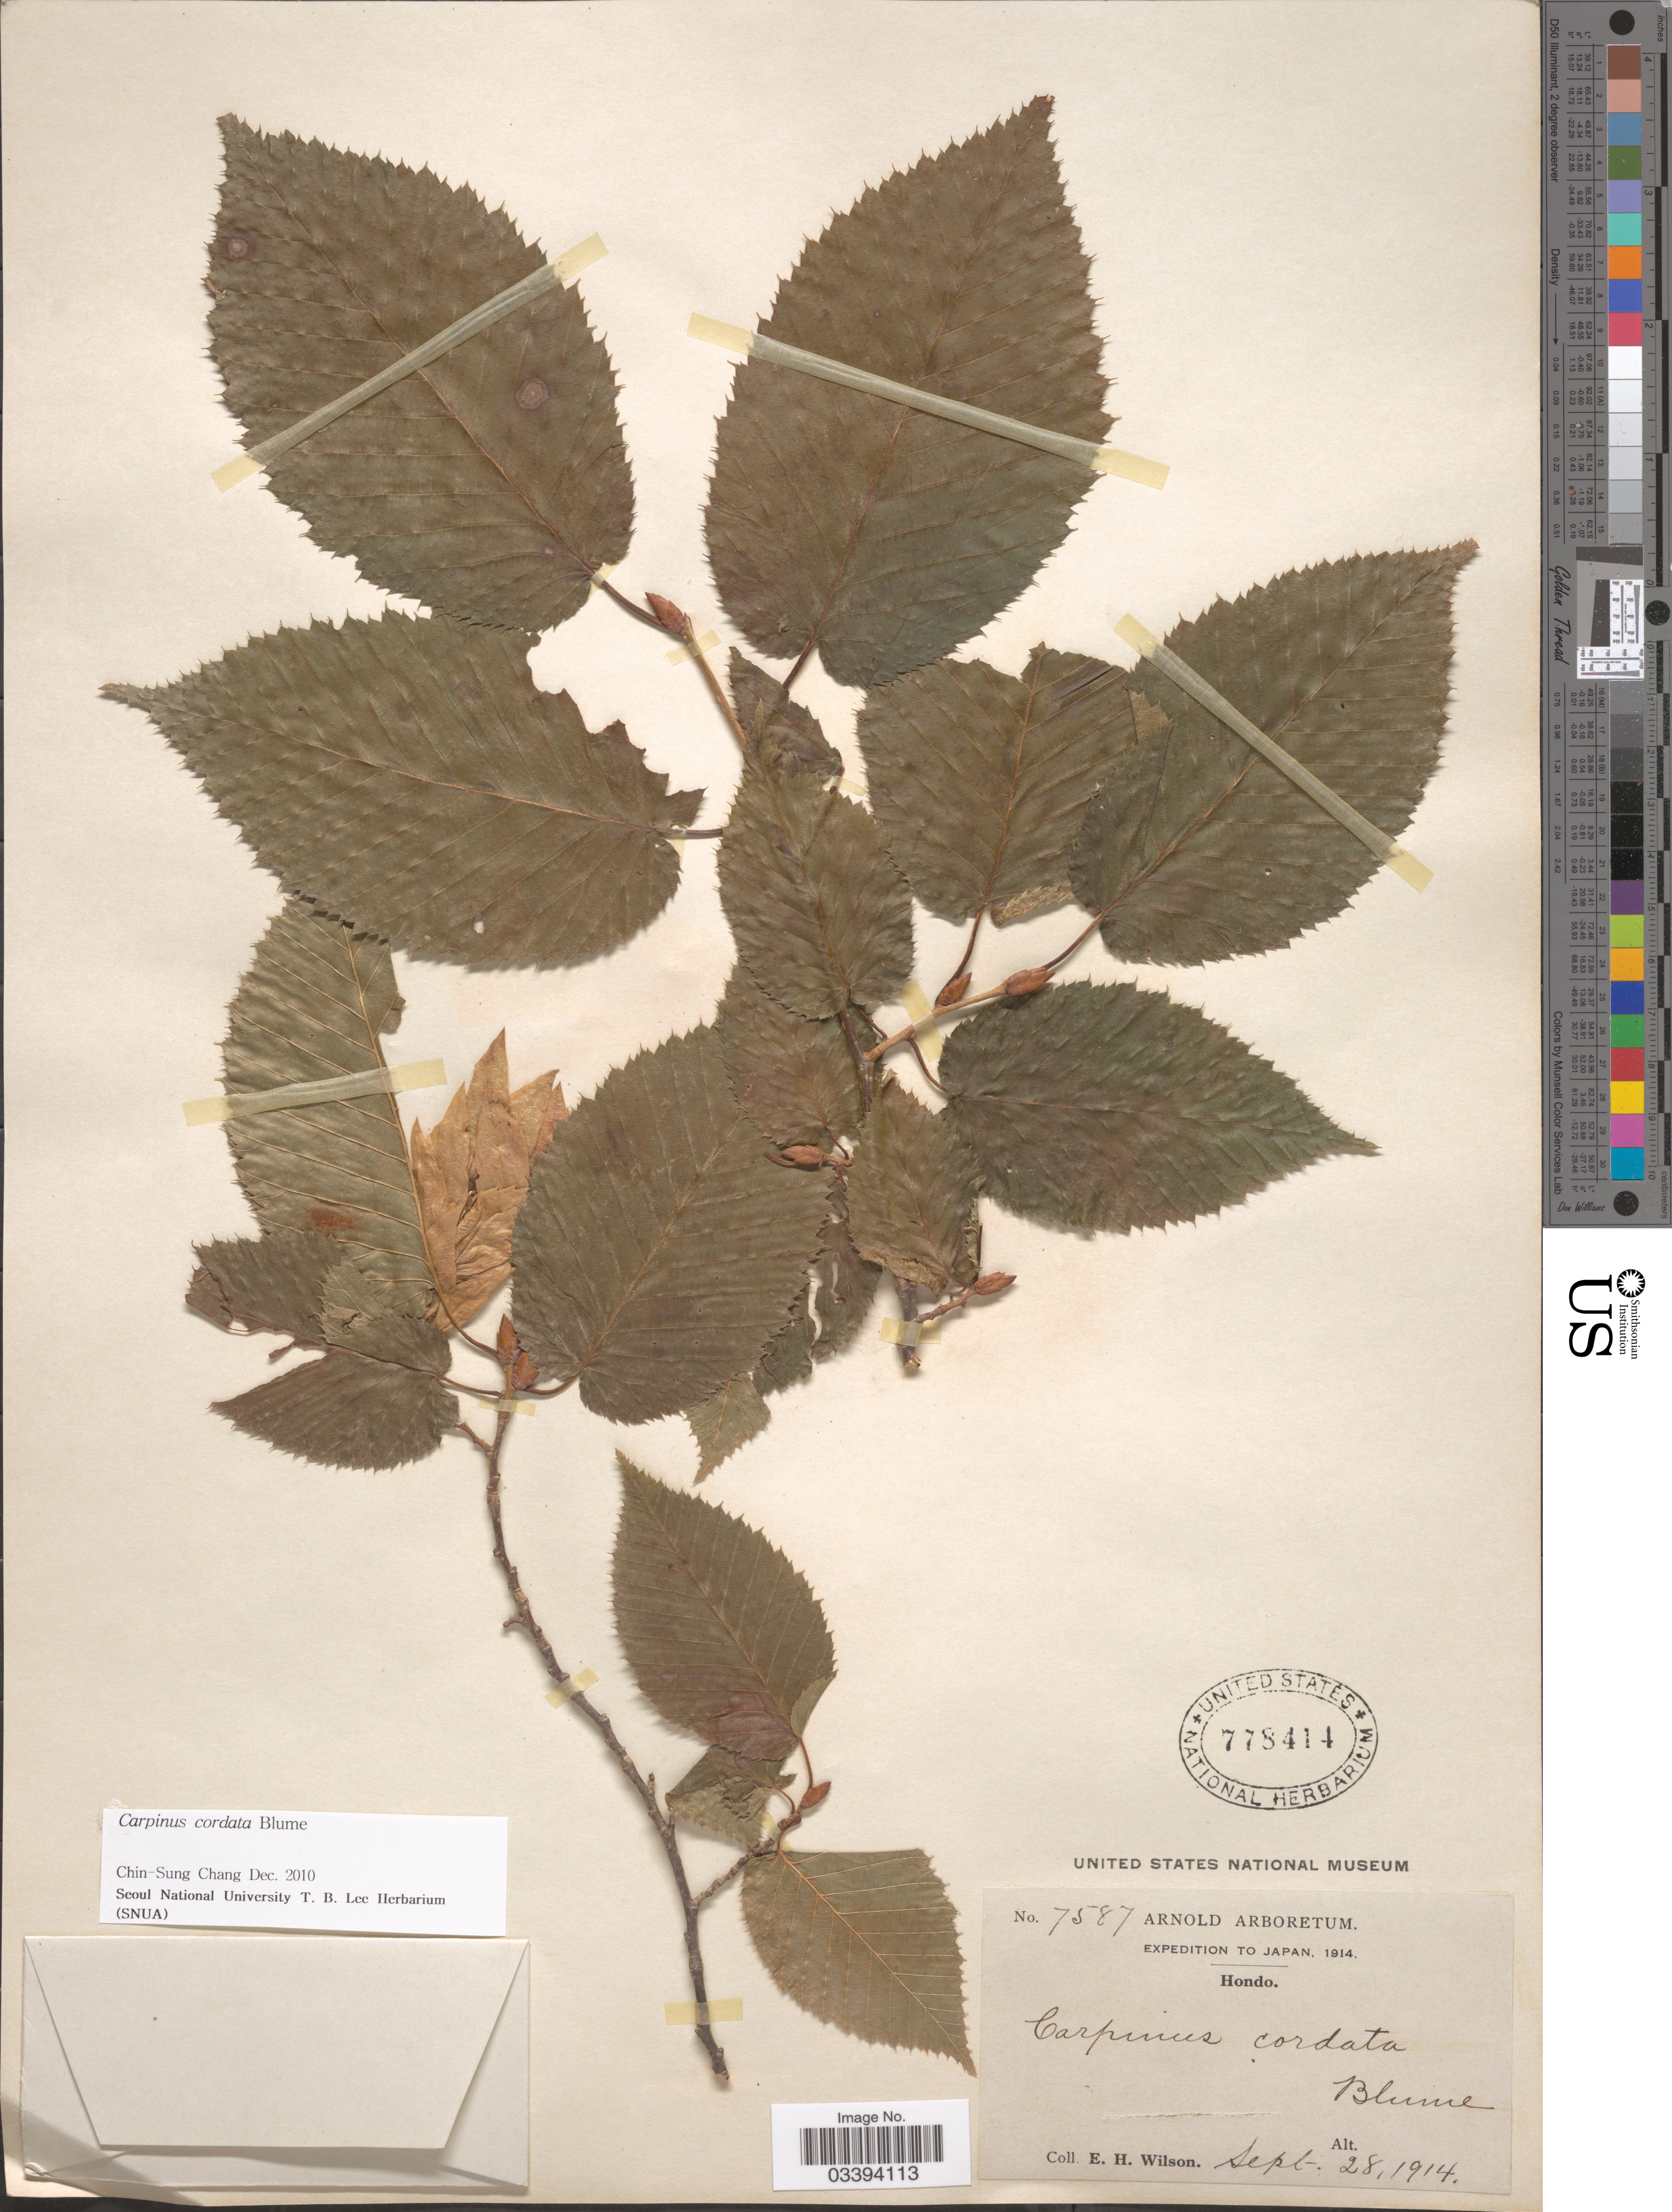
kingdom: Plantae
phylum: Tracheophyta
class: Magnoliopsida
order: Fagales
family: Betulaceae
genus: Carpinus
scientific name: Carpinus cordata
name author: Blume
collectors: E. Wilson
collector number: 7587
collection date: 1914-09-28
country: Japan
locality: Hondo.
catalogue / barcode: US 778414